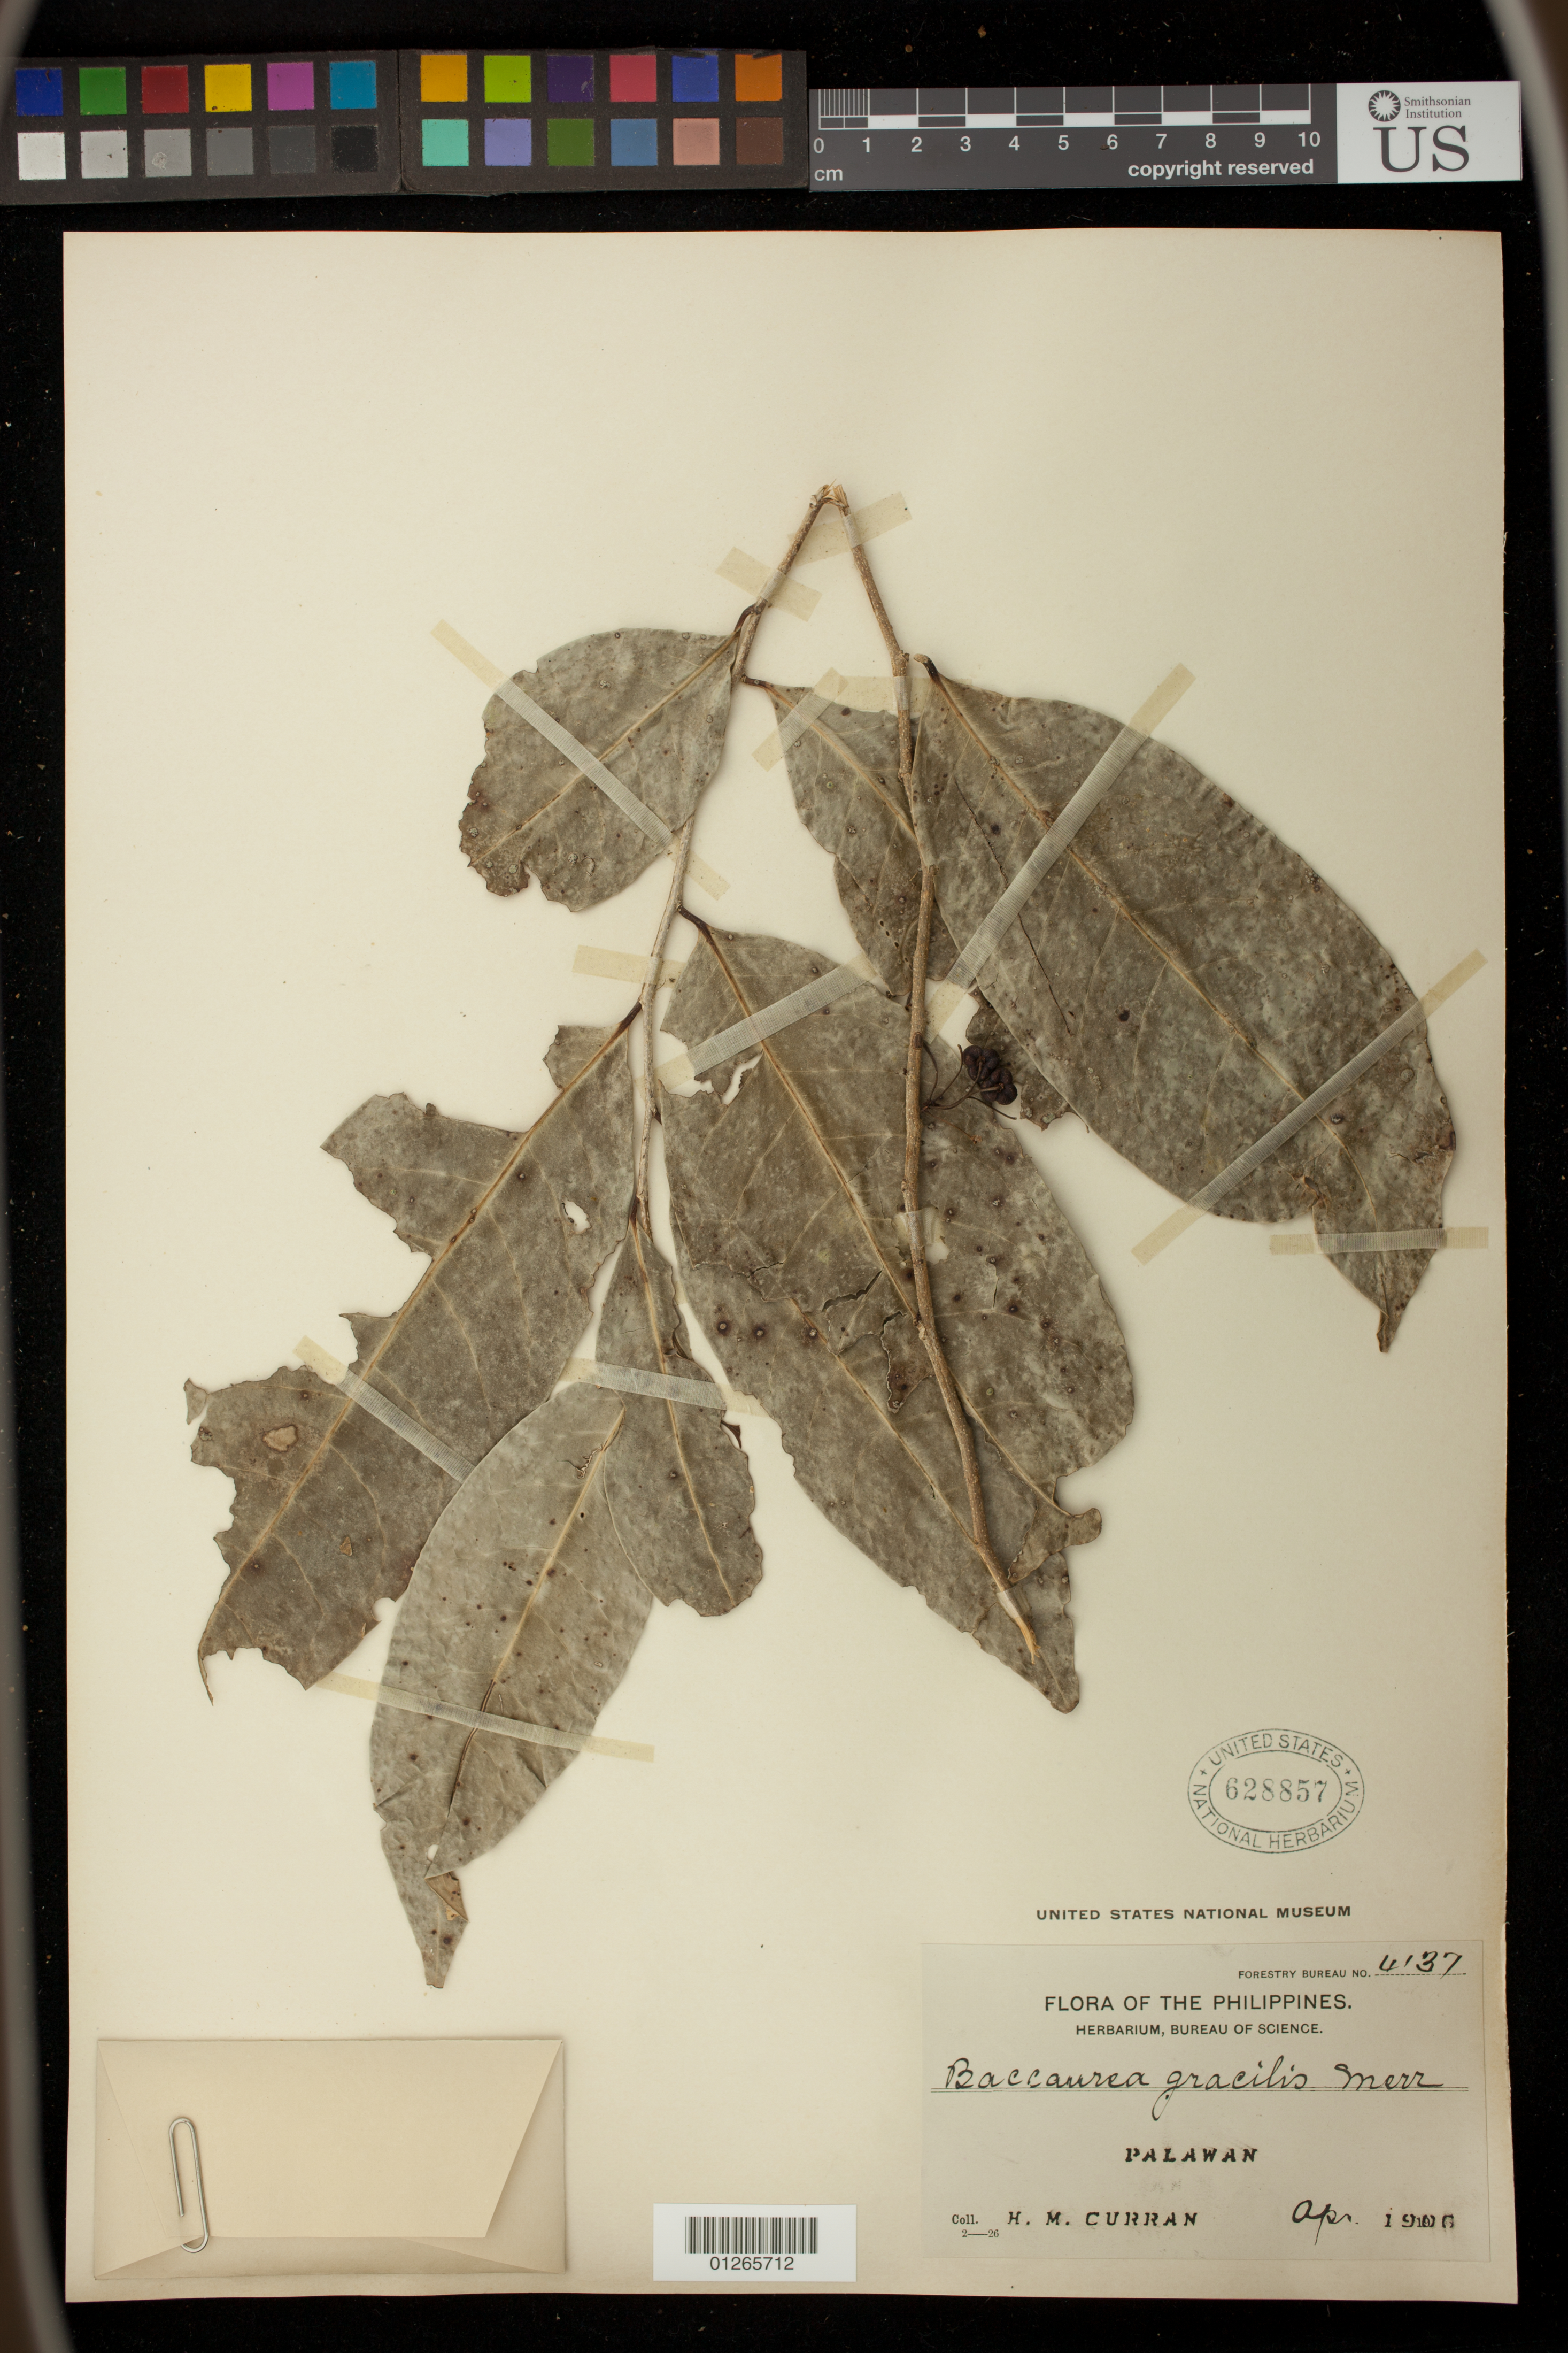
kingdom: Plantae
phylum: Tracheophyta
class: Magnoliopsida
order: Malpighiales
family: Phyllanthaceae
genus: Richeriella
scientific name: Richeriella gracilis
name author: (Merr.) Pax & K. Hoffm.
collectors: H. M. Curran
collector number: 4137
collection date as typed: Apr 1906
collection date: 1906-04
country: Philippines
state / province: Mimaropa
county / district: Palawan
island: Palawan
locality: Near Iwahig Penal Settlement.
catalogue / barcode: US 628857